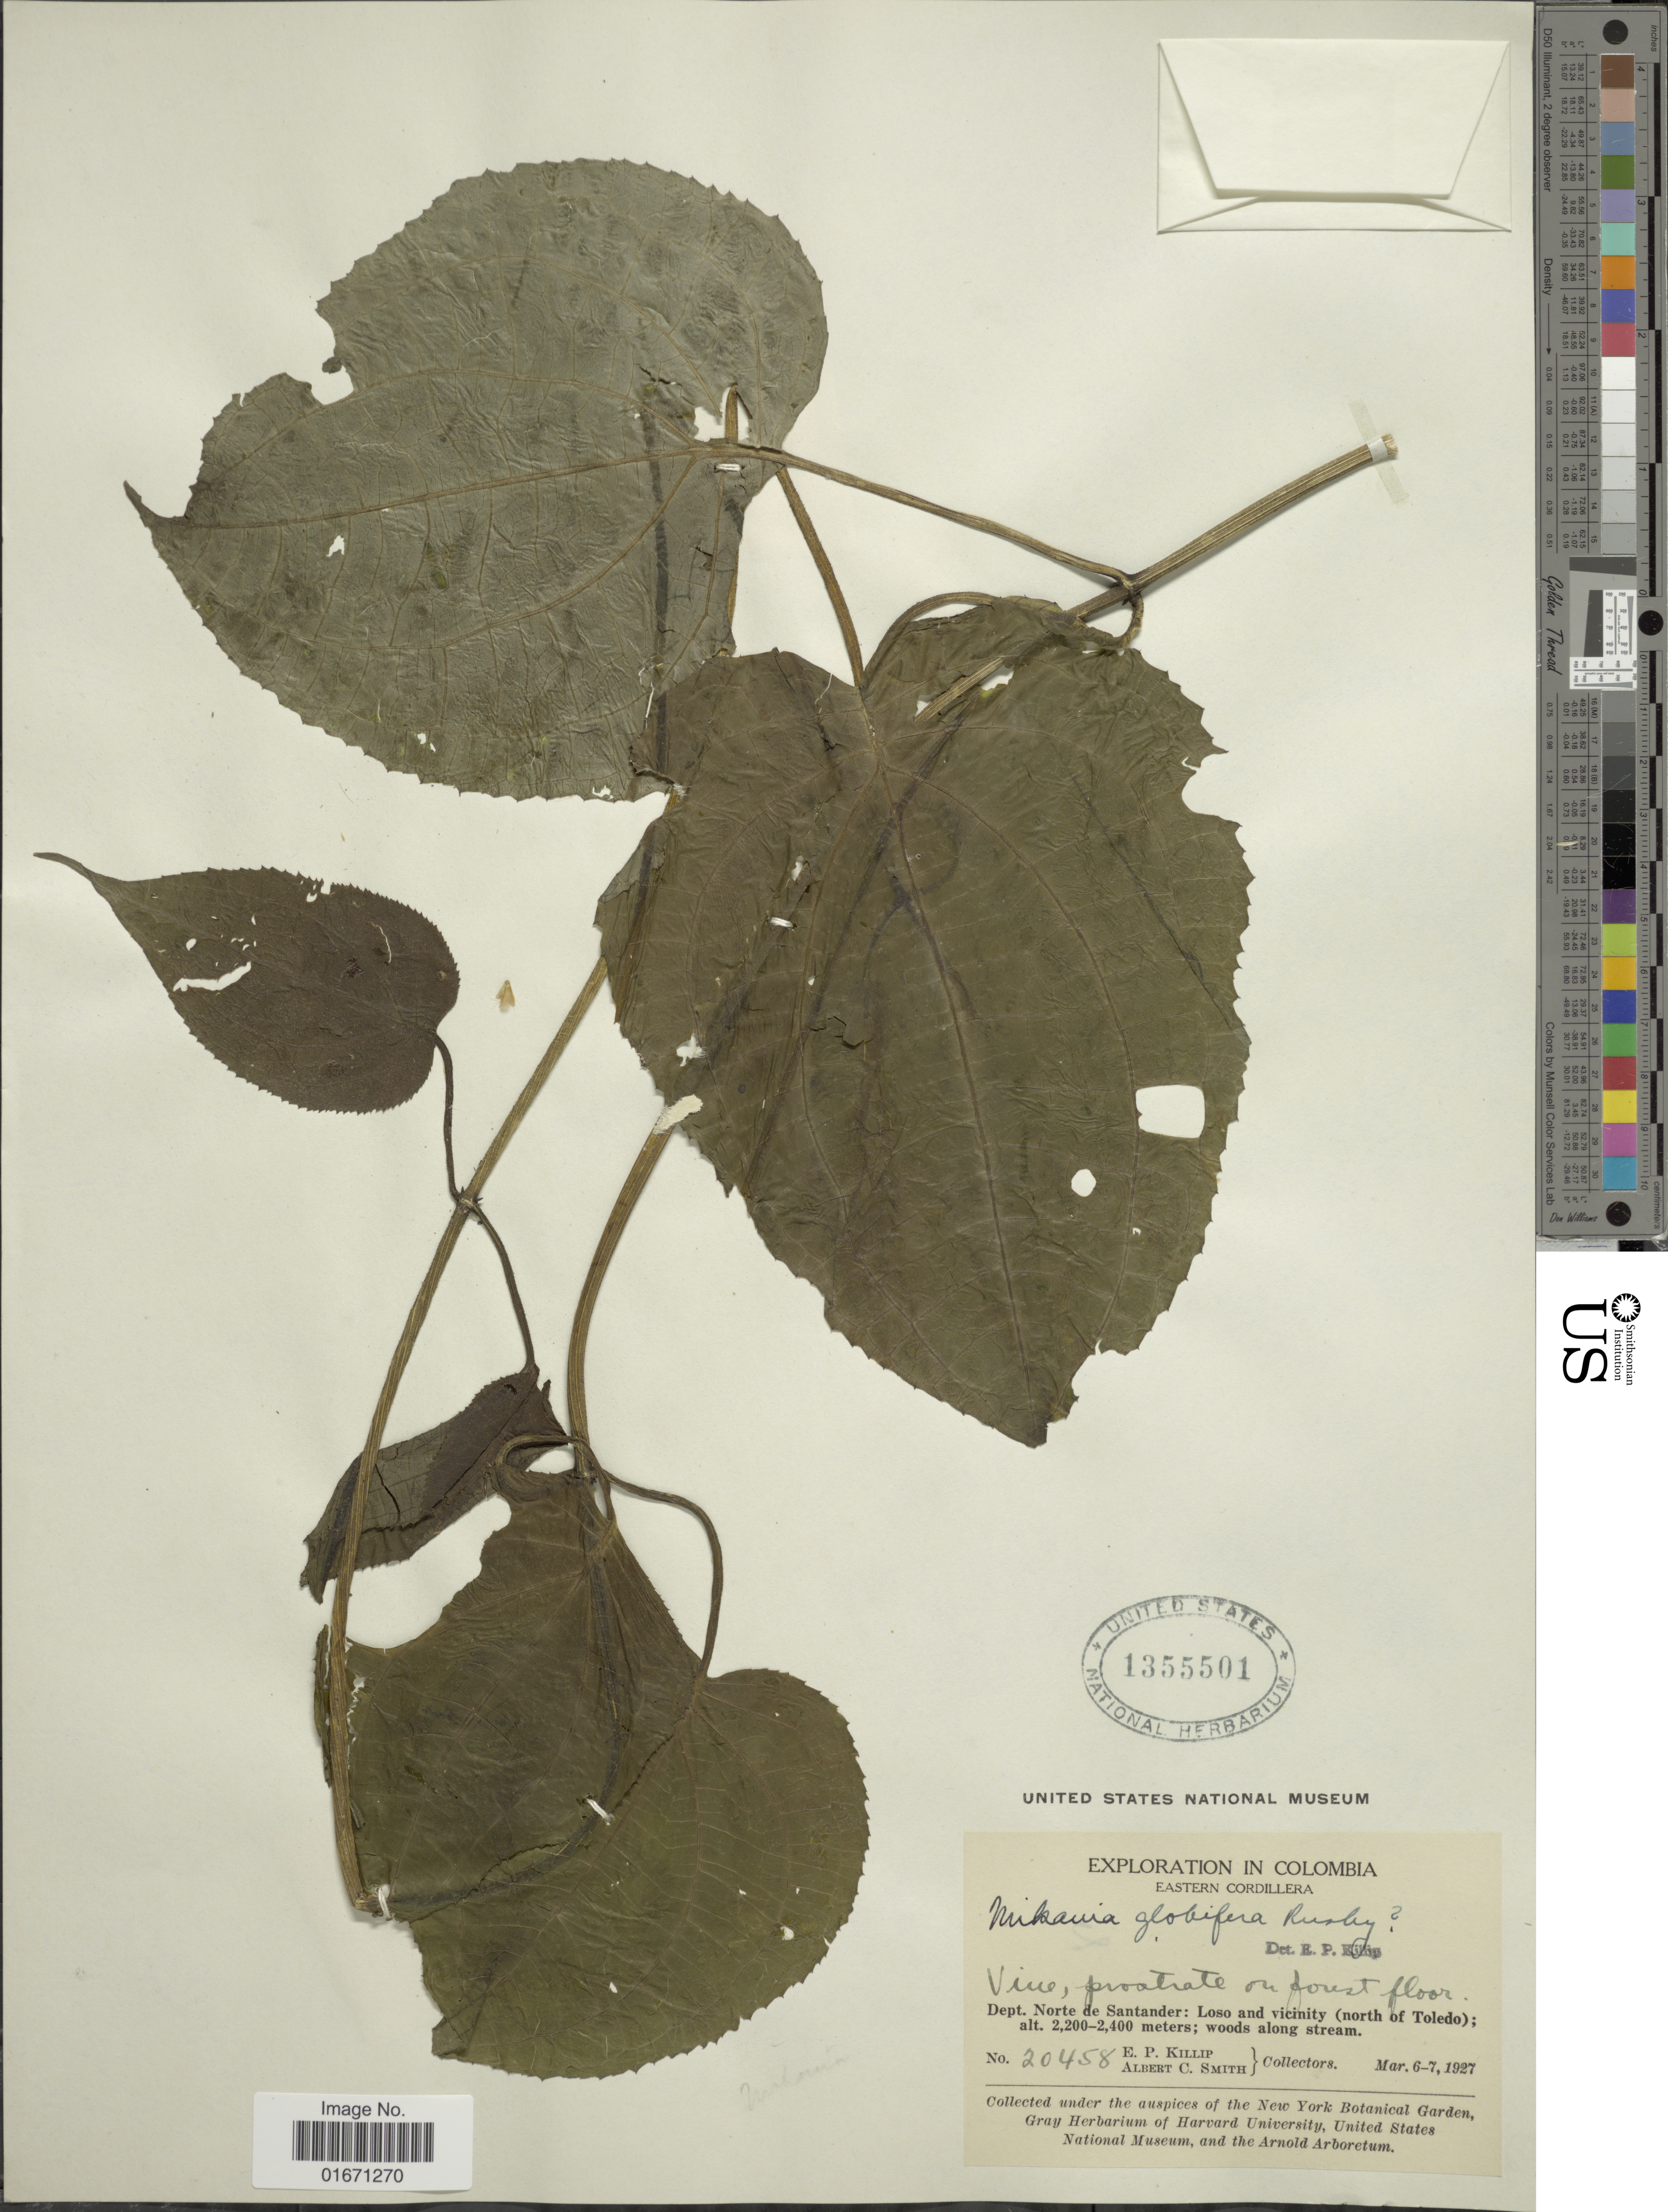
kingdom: Plantae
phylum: Tracheophyta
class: Magnoliopsida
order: Asterales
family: Asteraceae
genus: Mikania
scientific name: Mikania globifera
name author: Rusby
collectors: E. P. Killip & A. C. Smith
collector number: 20458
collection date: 1927-03-06/1927-03-07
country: Colombia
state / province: Norte de Santander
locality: Eastern Cordillera, Loso and vicinity (north of Toledo)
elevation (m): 2200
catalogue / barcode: US 1355501